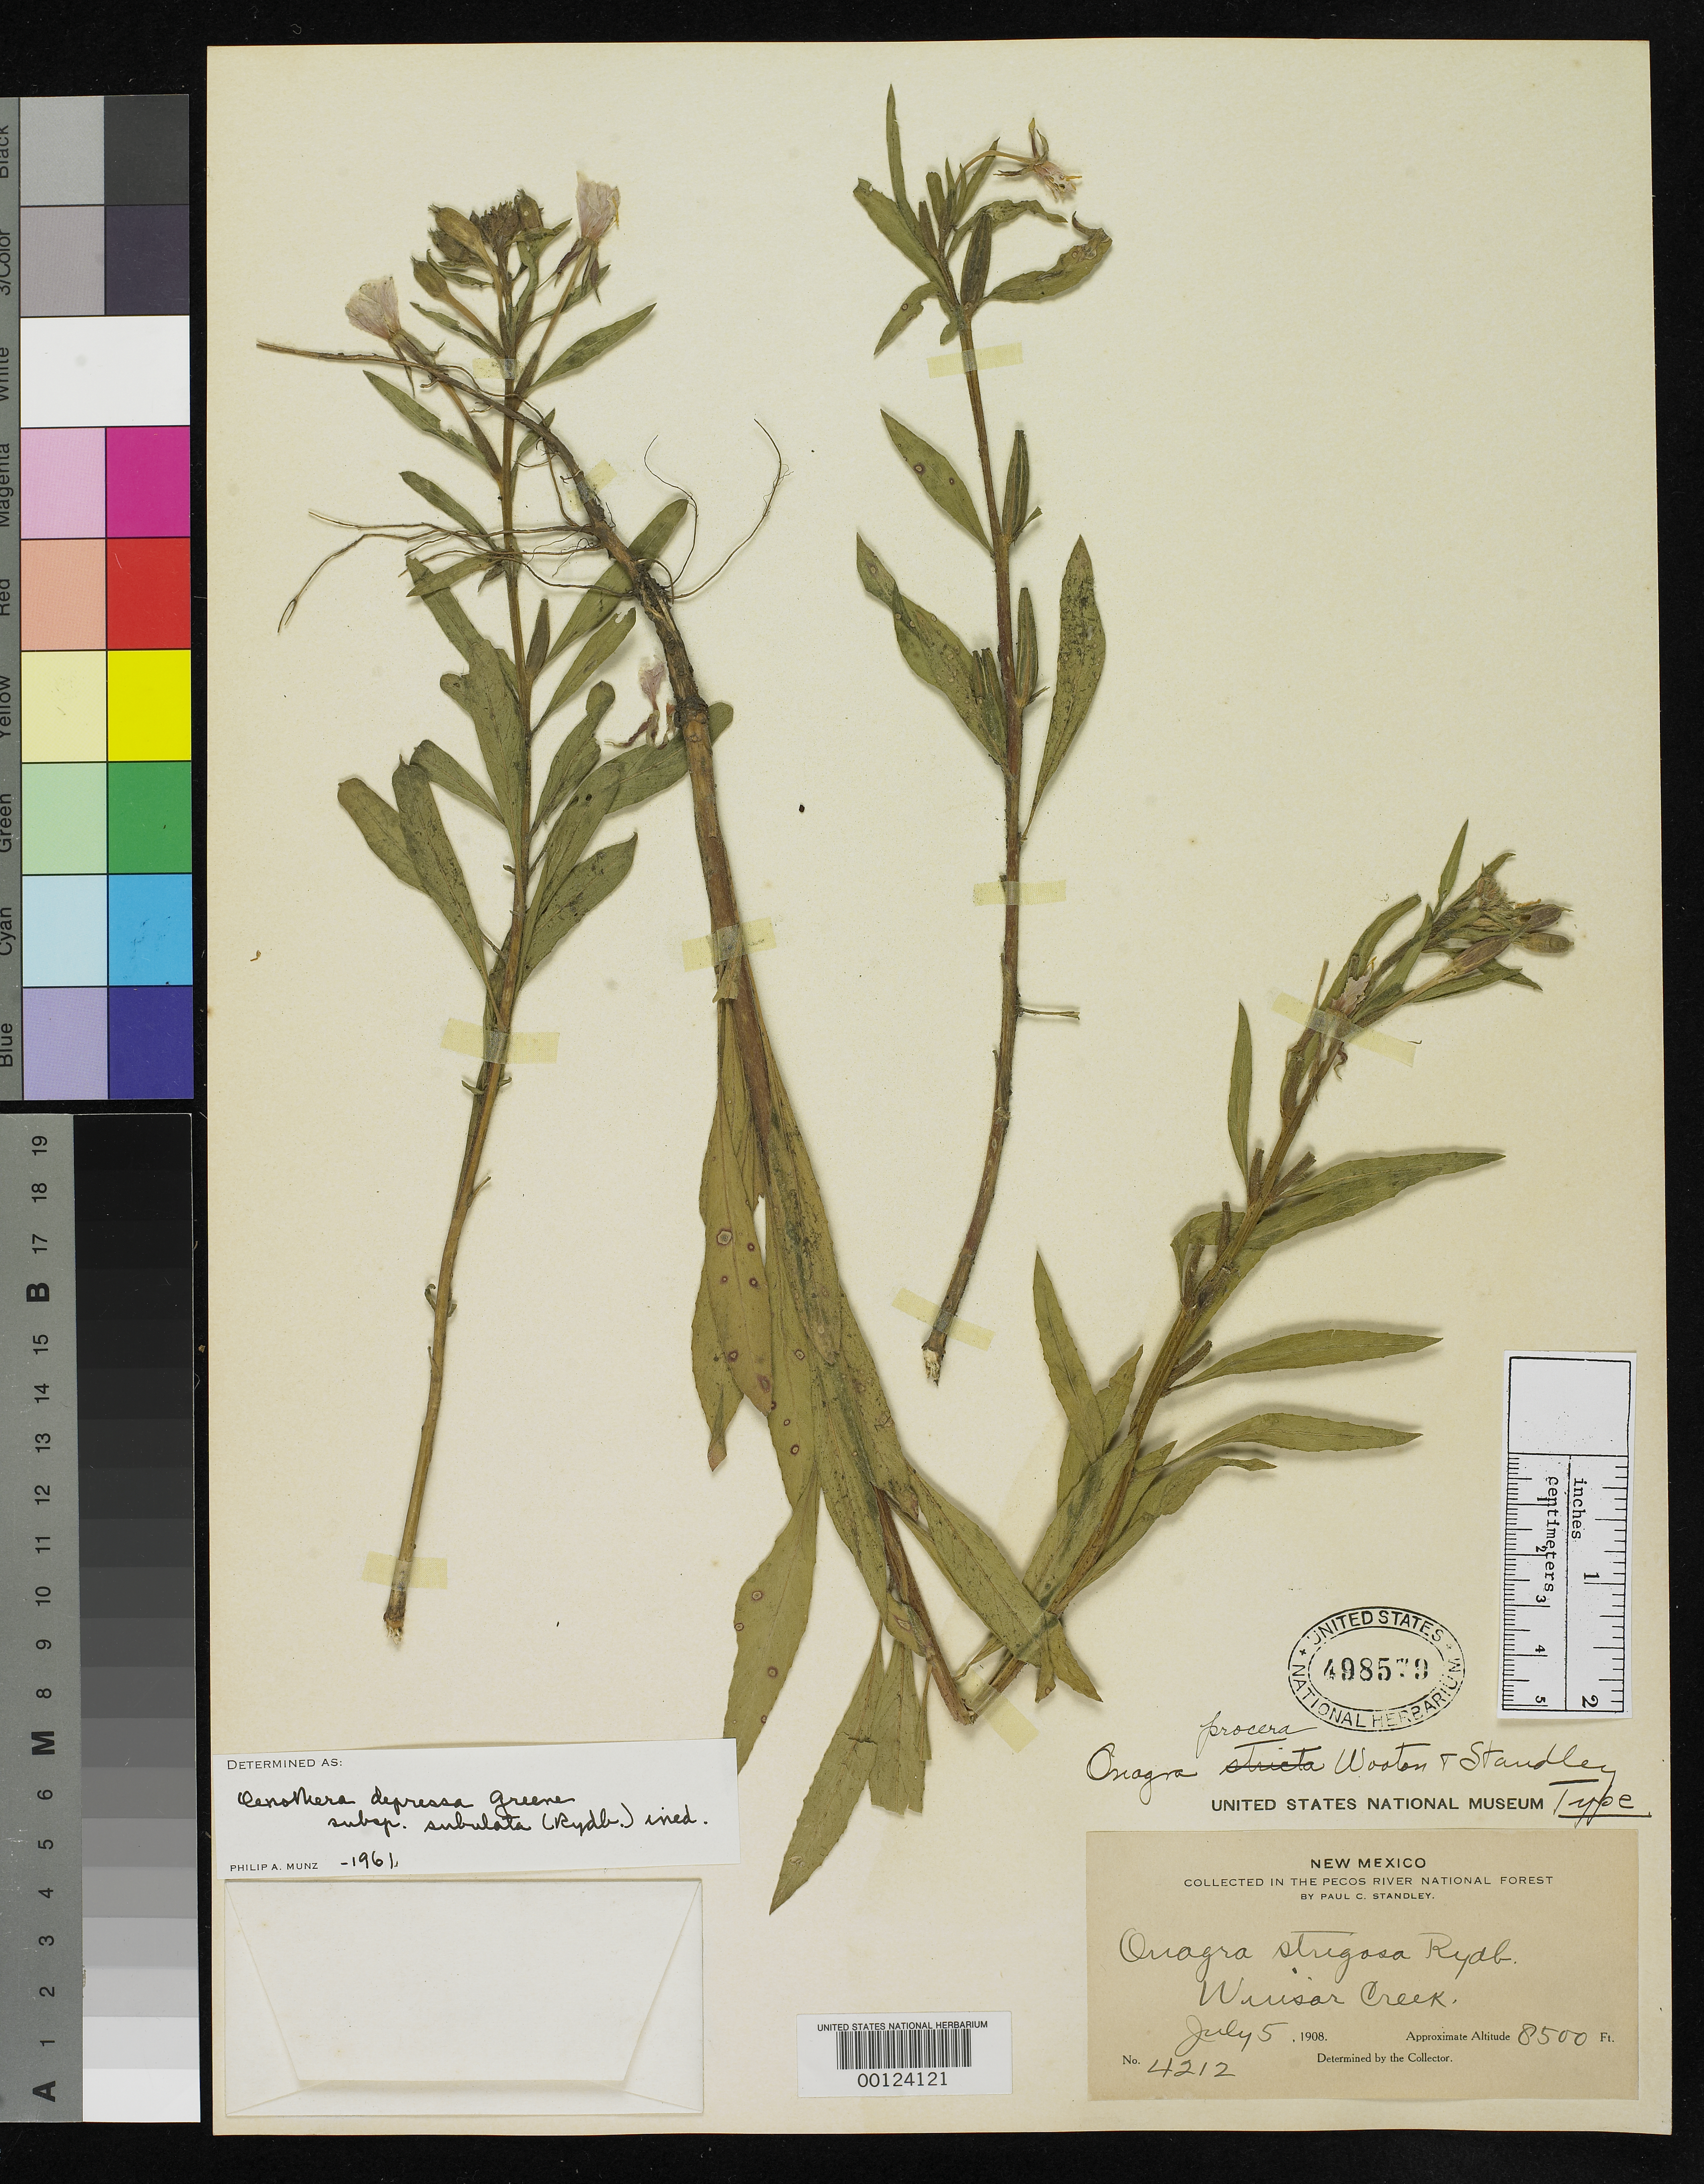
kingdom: Plantae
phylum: Tracheophyta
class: Magnoliopsida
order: Myrtales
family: Onagraceae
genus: Oenothera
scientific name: Oenothera procera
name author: Wooton & Standl.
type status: Holotype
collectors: P. C. Standley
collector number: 4212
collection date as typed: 05 Jul 1908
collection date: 1908-07-05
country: United States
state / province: New Mexico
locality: Pecos River National Forest, along Winsor Creek.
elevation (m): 2550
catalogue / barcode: US 498579